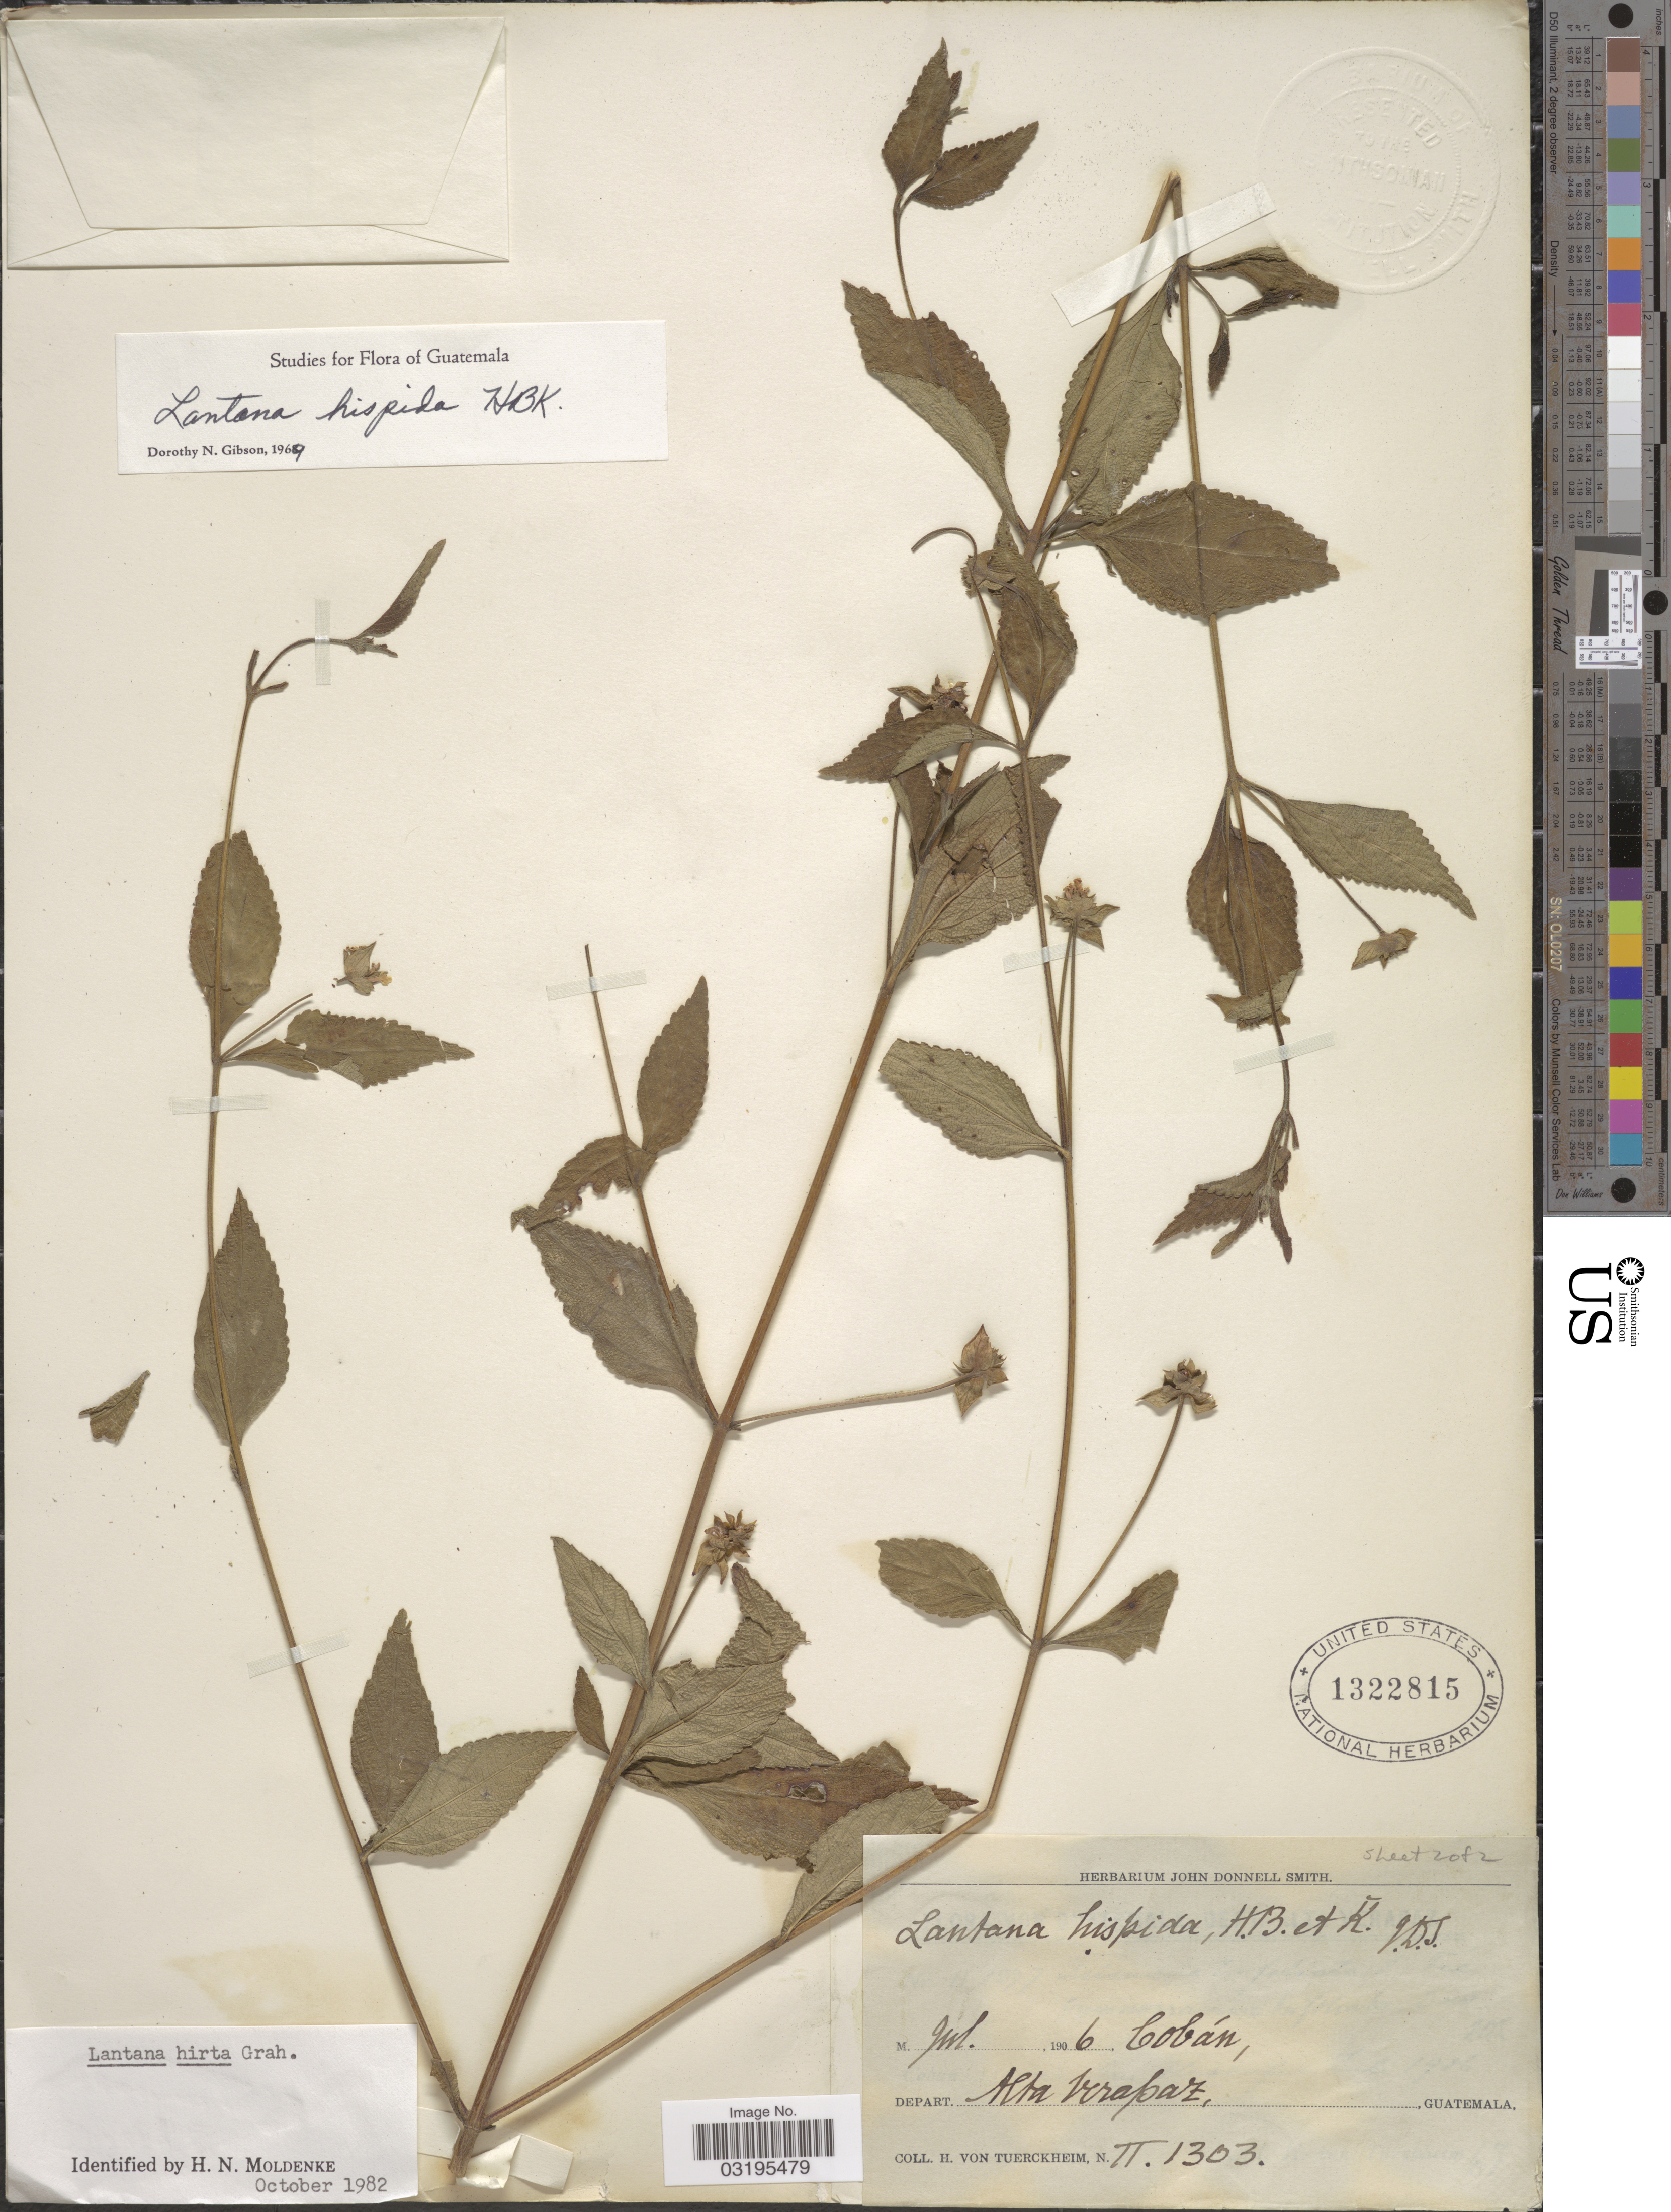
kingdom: Plantae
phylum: Tracheophyta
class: Magnoliopsida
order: Lamiales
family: Verbenaceae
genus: Lantana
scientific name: Lantana hirta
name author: Graham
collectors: H. von Türckheim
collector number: II 1303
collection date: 1906-07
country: Guatemala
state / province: Alta Verapaz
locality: Cobán, Depart Alta Verapaz.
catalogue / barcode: US 1322815